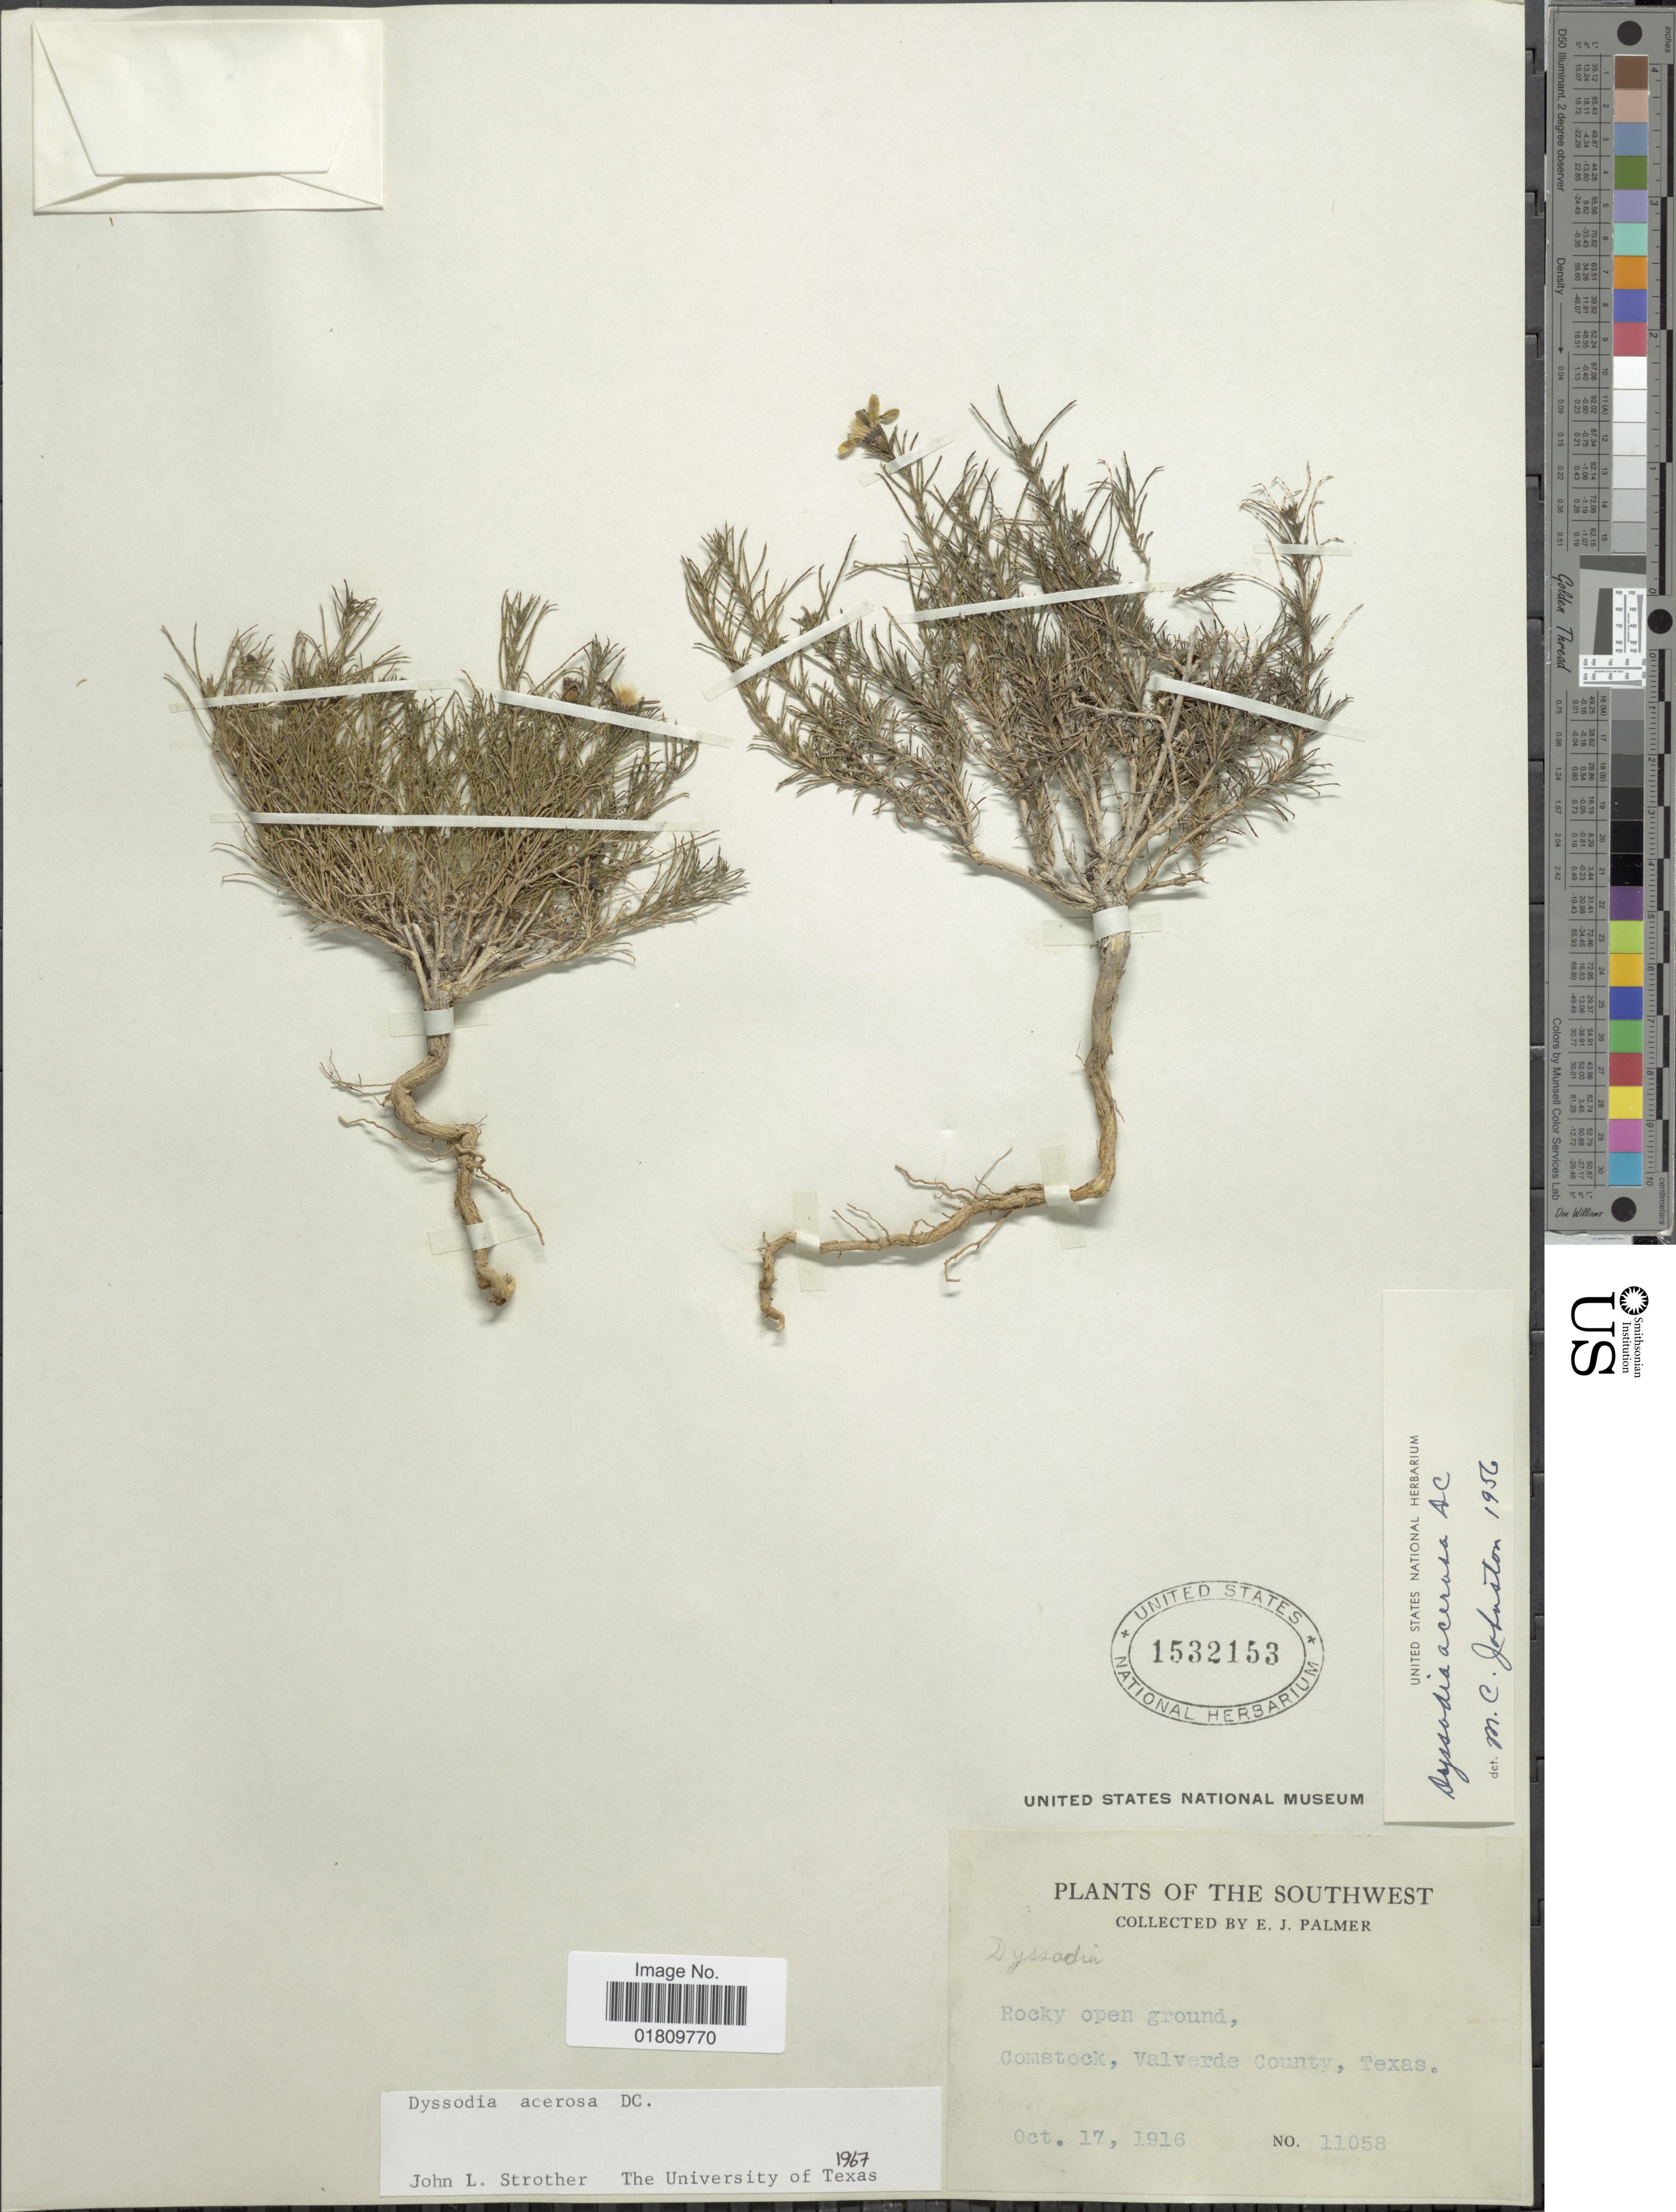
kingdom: Plantae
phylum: Tracheophyta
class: Magnoliopsida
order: Asterales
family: Asteraceae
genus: Thymophylla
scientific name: Thymophylla acerosa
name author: (DC.) Strother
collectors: E. J. Palmer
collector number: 11058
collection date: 1916-10-17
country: United States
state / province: Texas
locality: Rocky open ground, Comstock, Valverde County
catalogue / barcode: US 1532153